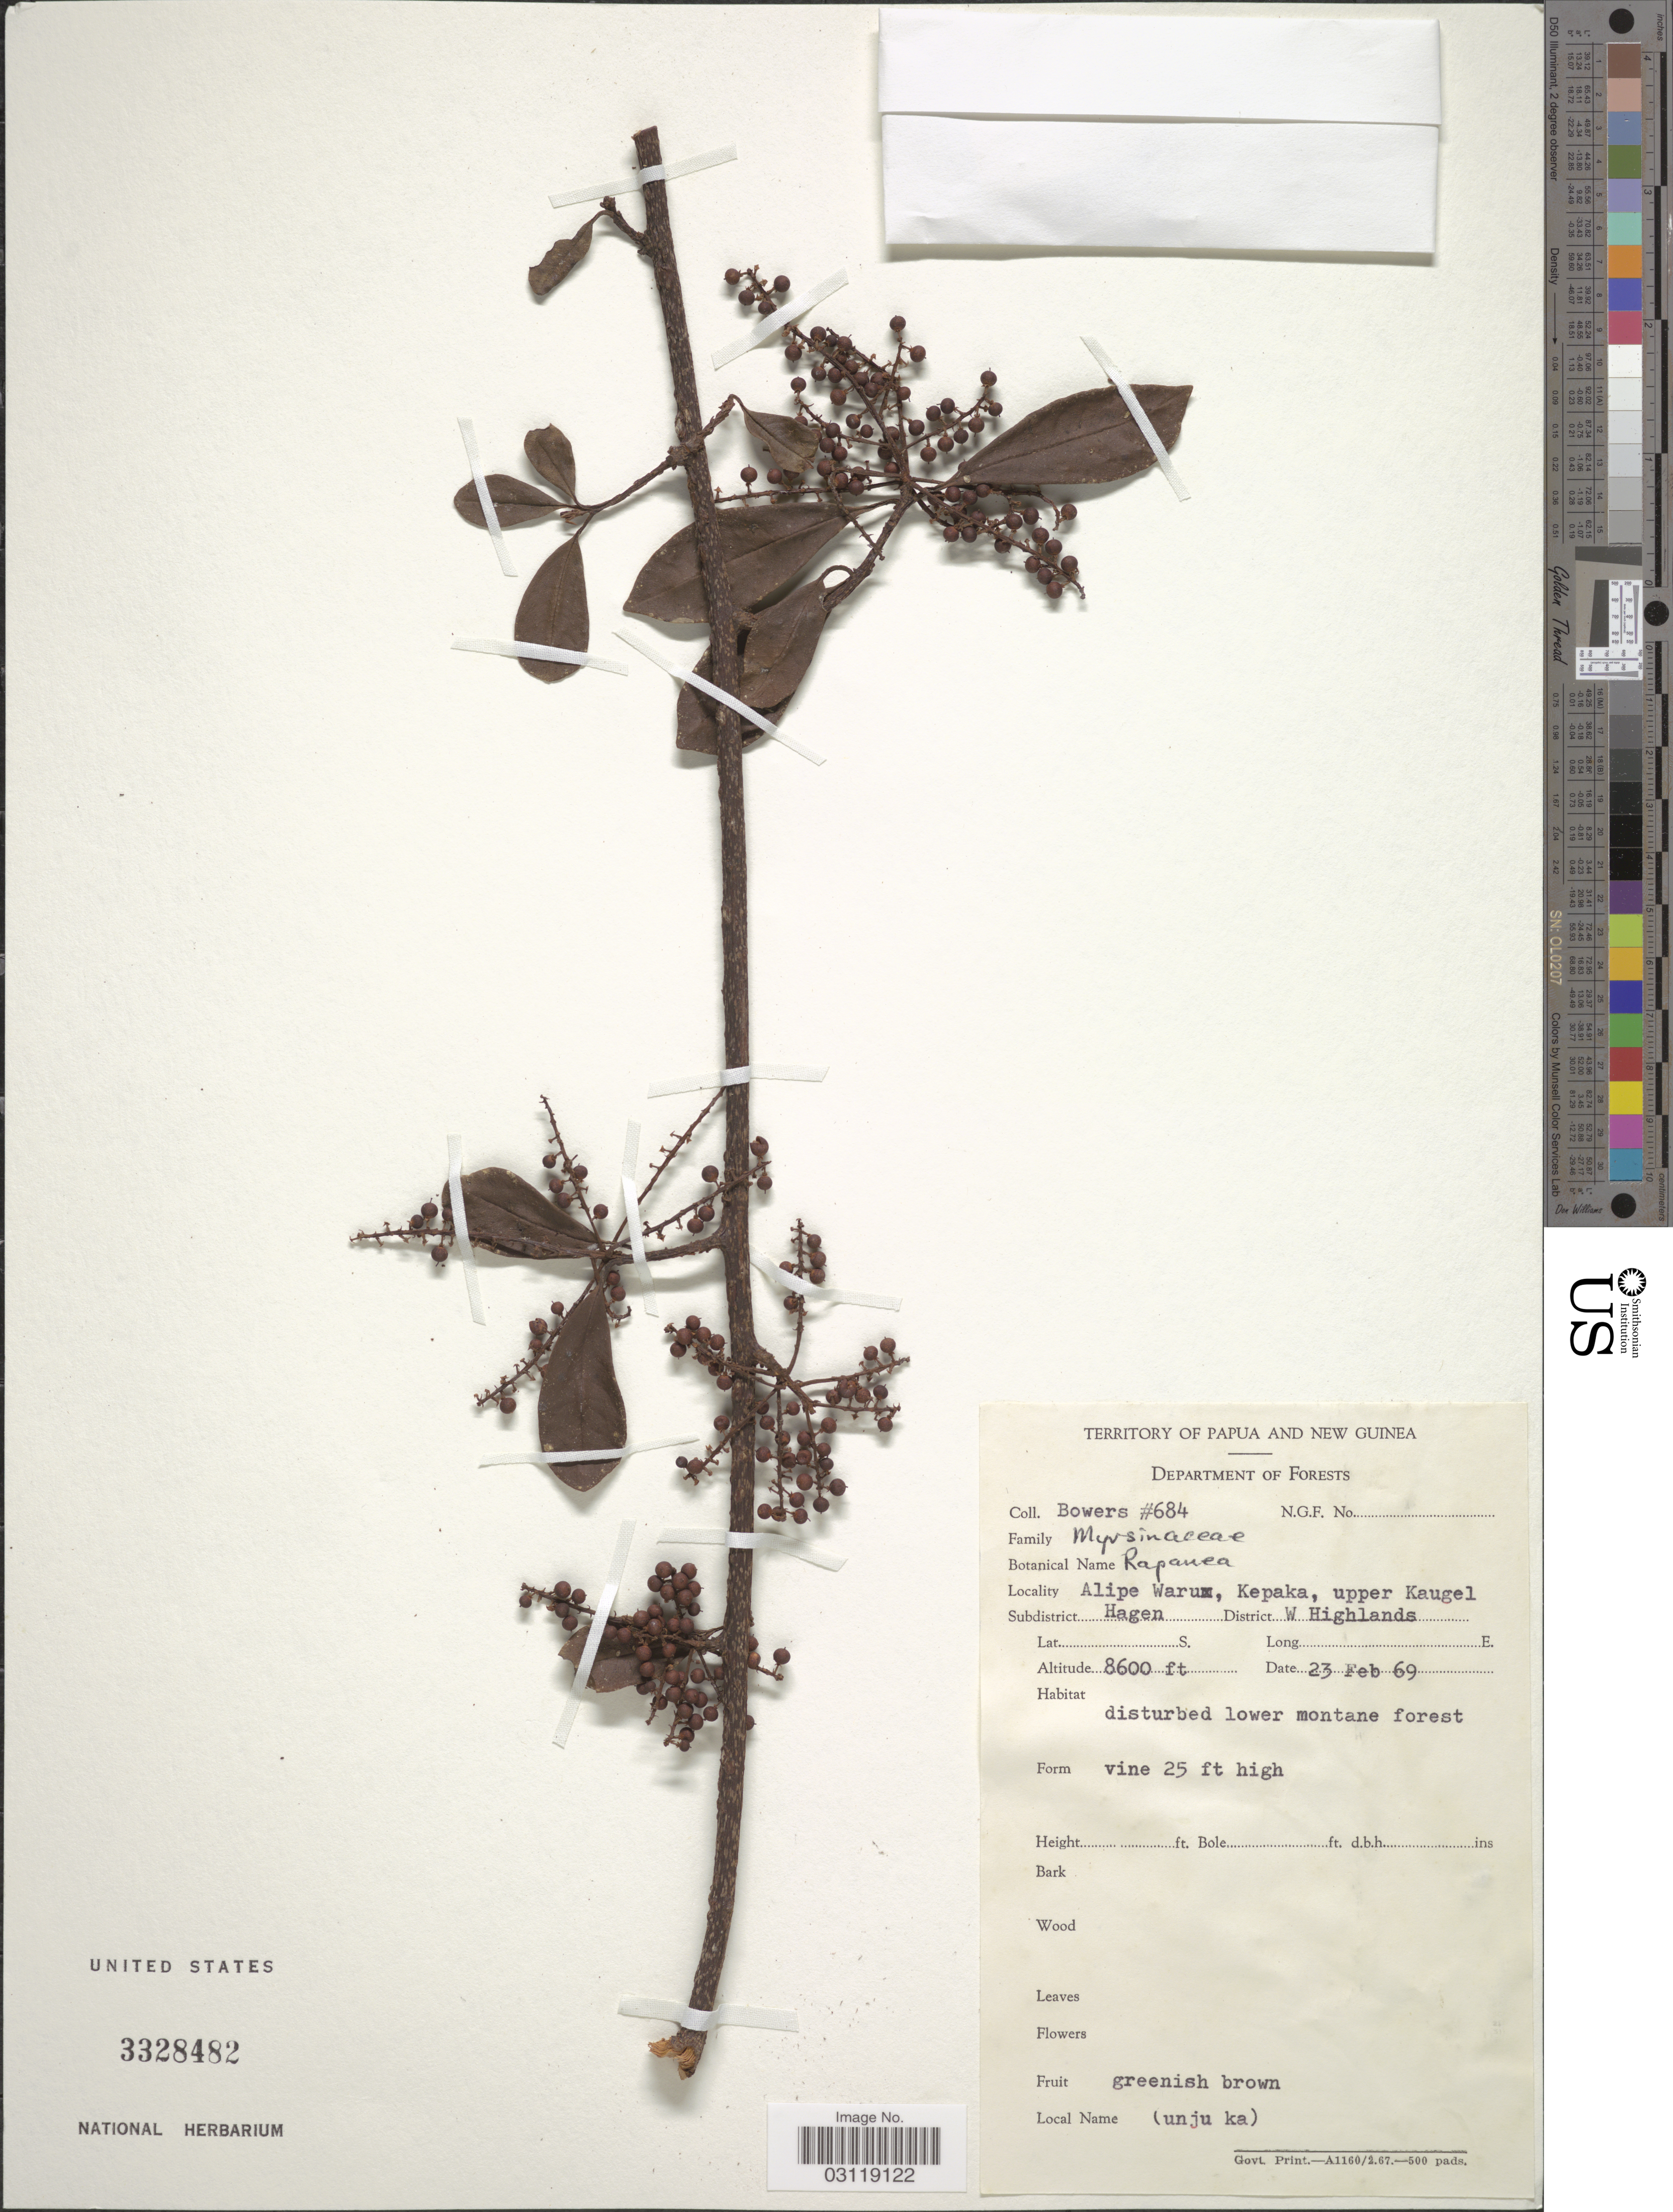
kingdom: Plantae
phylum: Tracheophyta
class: Magnoliopsida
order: Ericales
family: Primulaceae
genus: Rapanea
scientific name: Rapanea sp.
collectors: -. Bowers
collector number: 684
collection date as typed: Transcribed d/m/y: 23/2/69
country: Papua New Guinea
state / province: Western Highlands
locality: Alipe Warux, Kepaka, upper Kaugel. Subdistrict Hagen.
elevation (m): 2621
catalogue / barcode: US 3328482